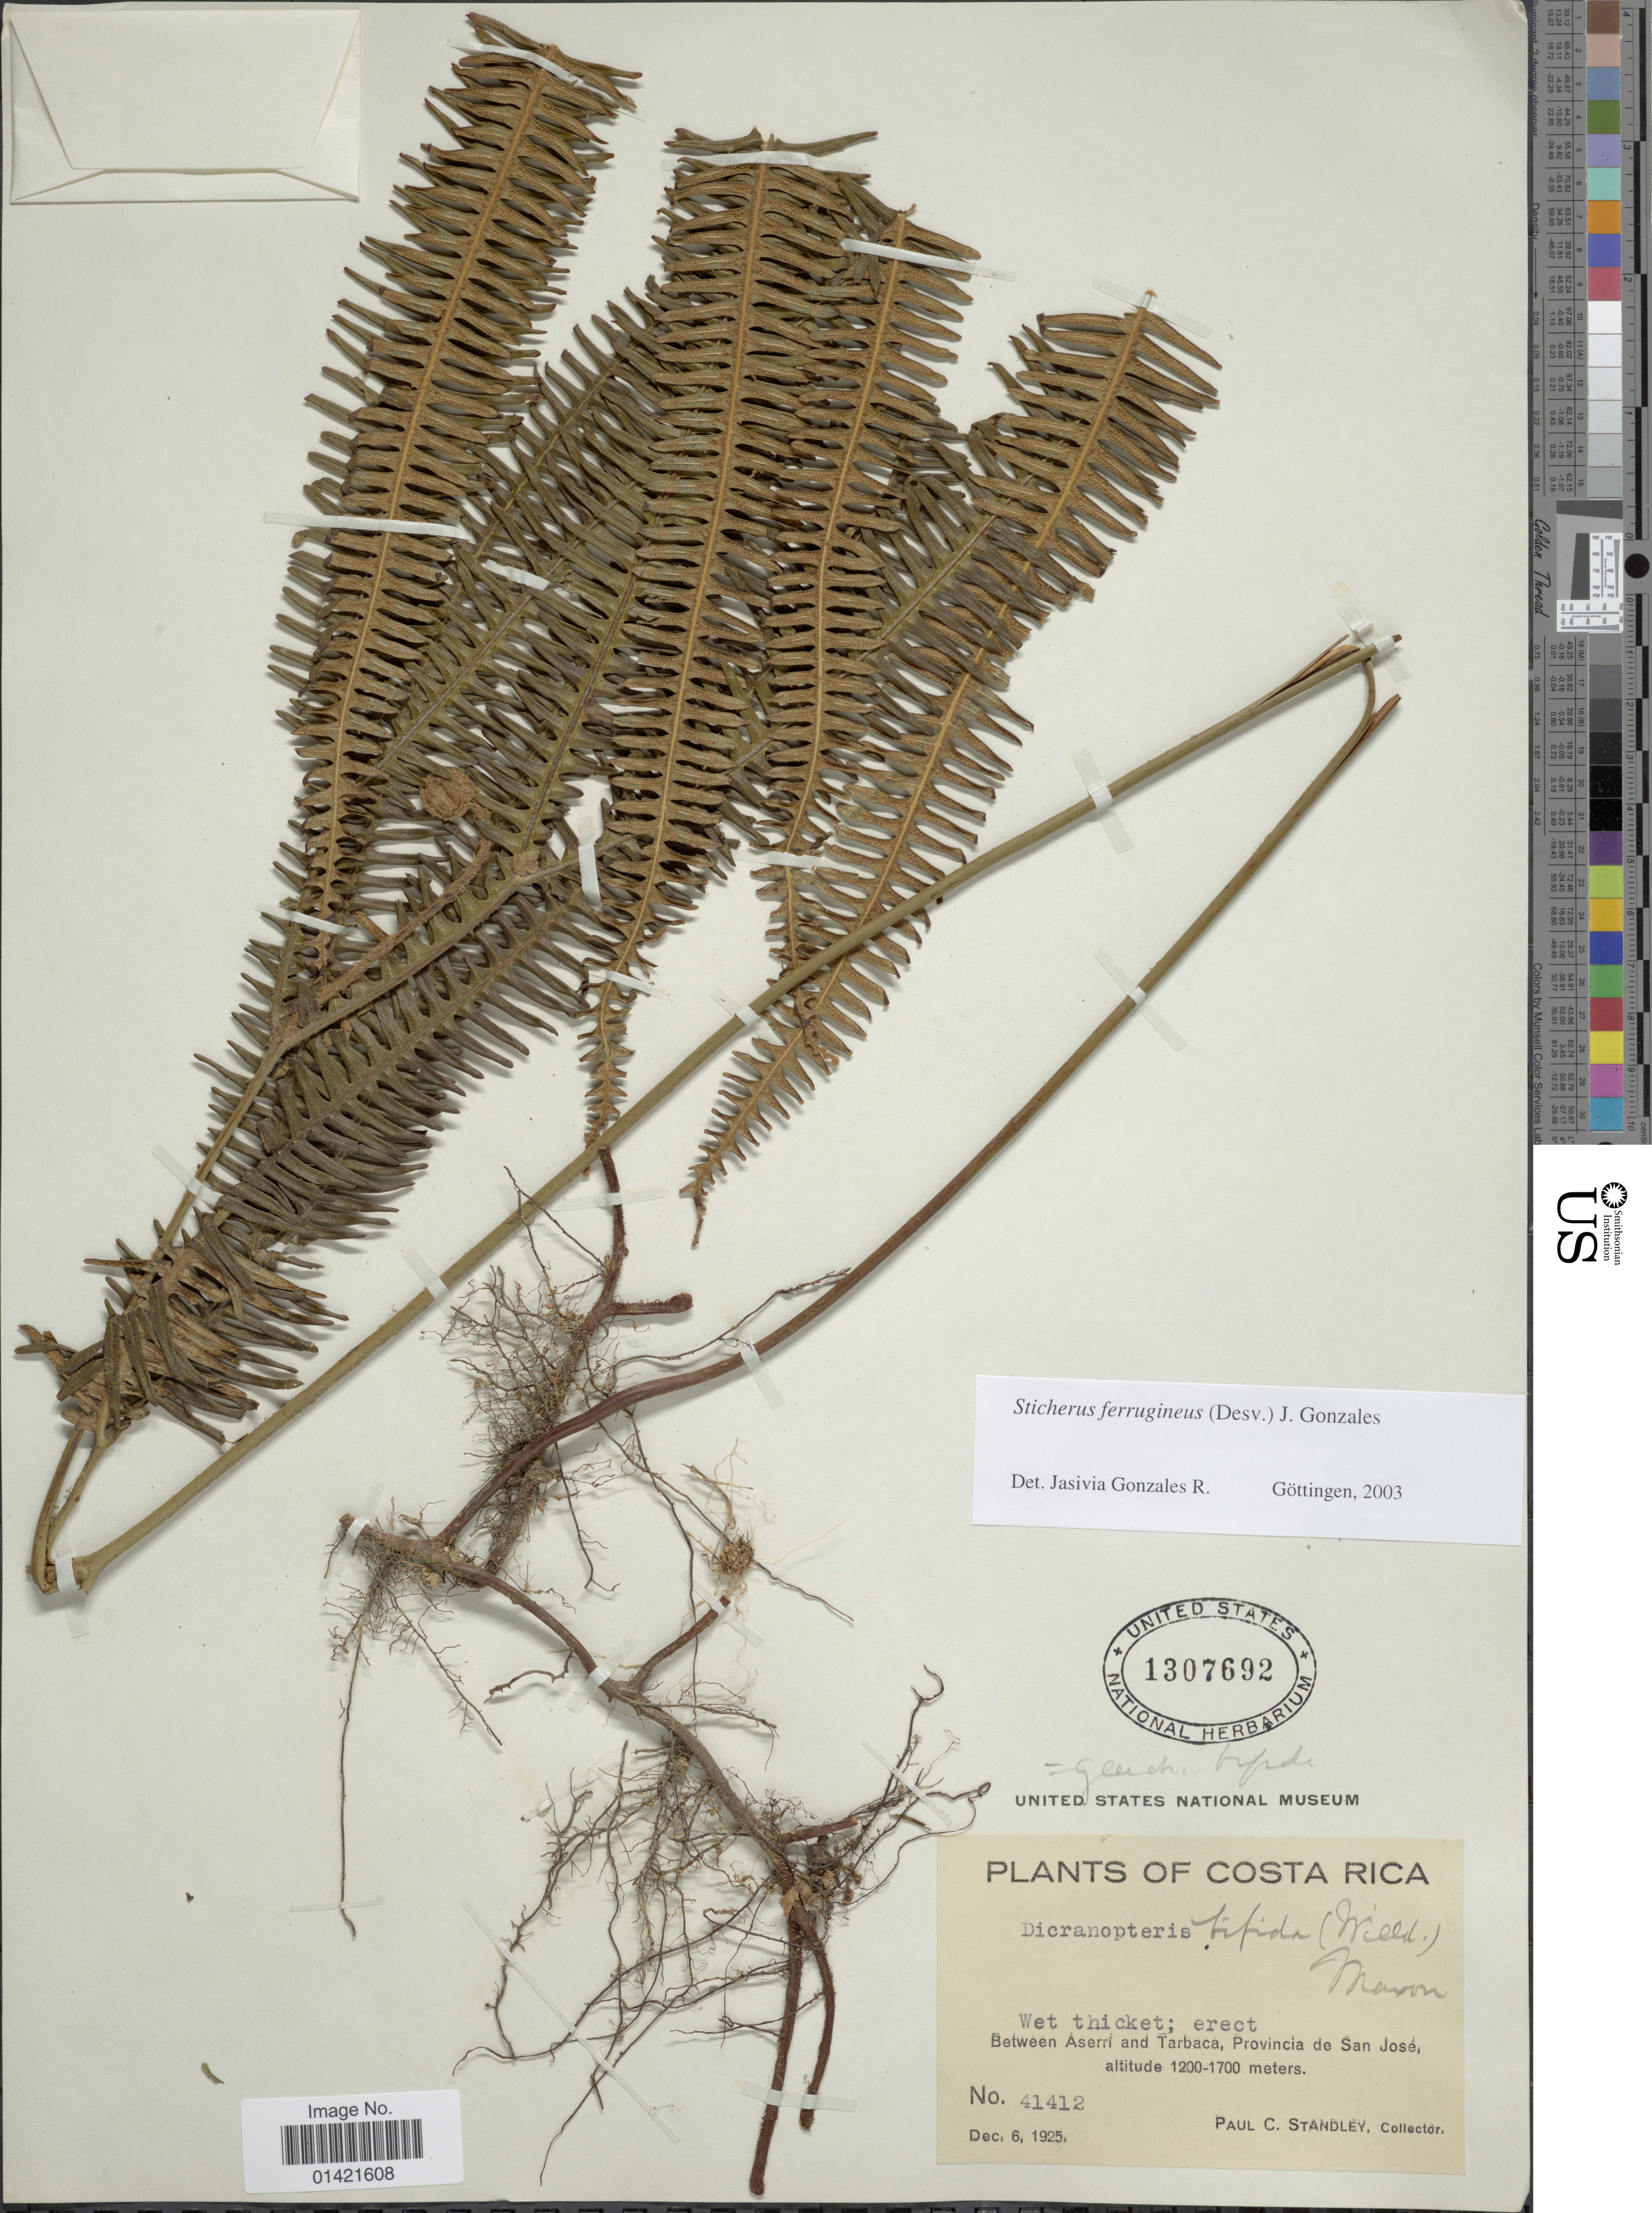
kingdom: Plantae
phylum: Tracheophyta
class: Polypodiopsida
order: Gleicheniales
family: Gleicheniaceae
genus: Sticherus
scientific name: Sticherus ferrugineus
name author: (Desv.) J. Gonzales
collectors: P. C. Standley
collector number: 41412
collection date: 1925-12-06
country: Costa Rica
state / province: San José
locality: Between Aserri and Tarbaca, Provincia de San Jose.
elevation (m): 1200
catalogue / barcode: US 1307692